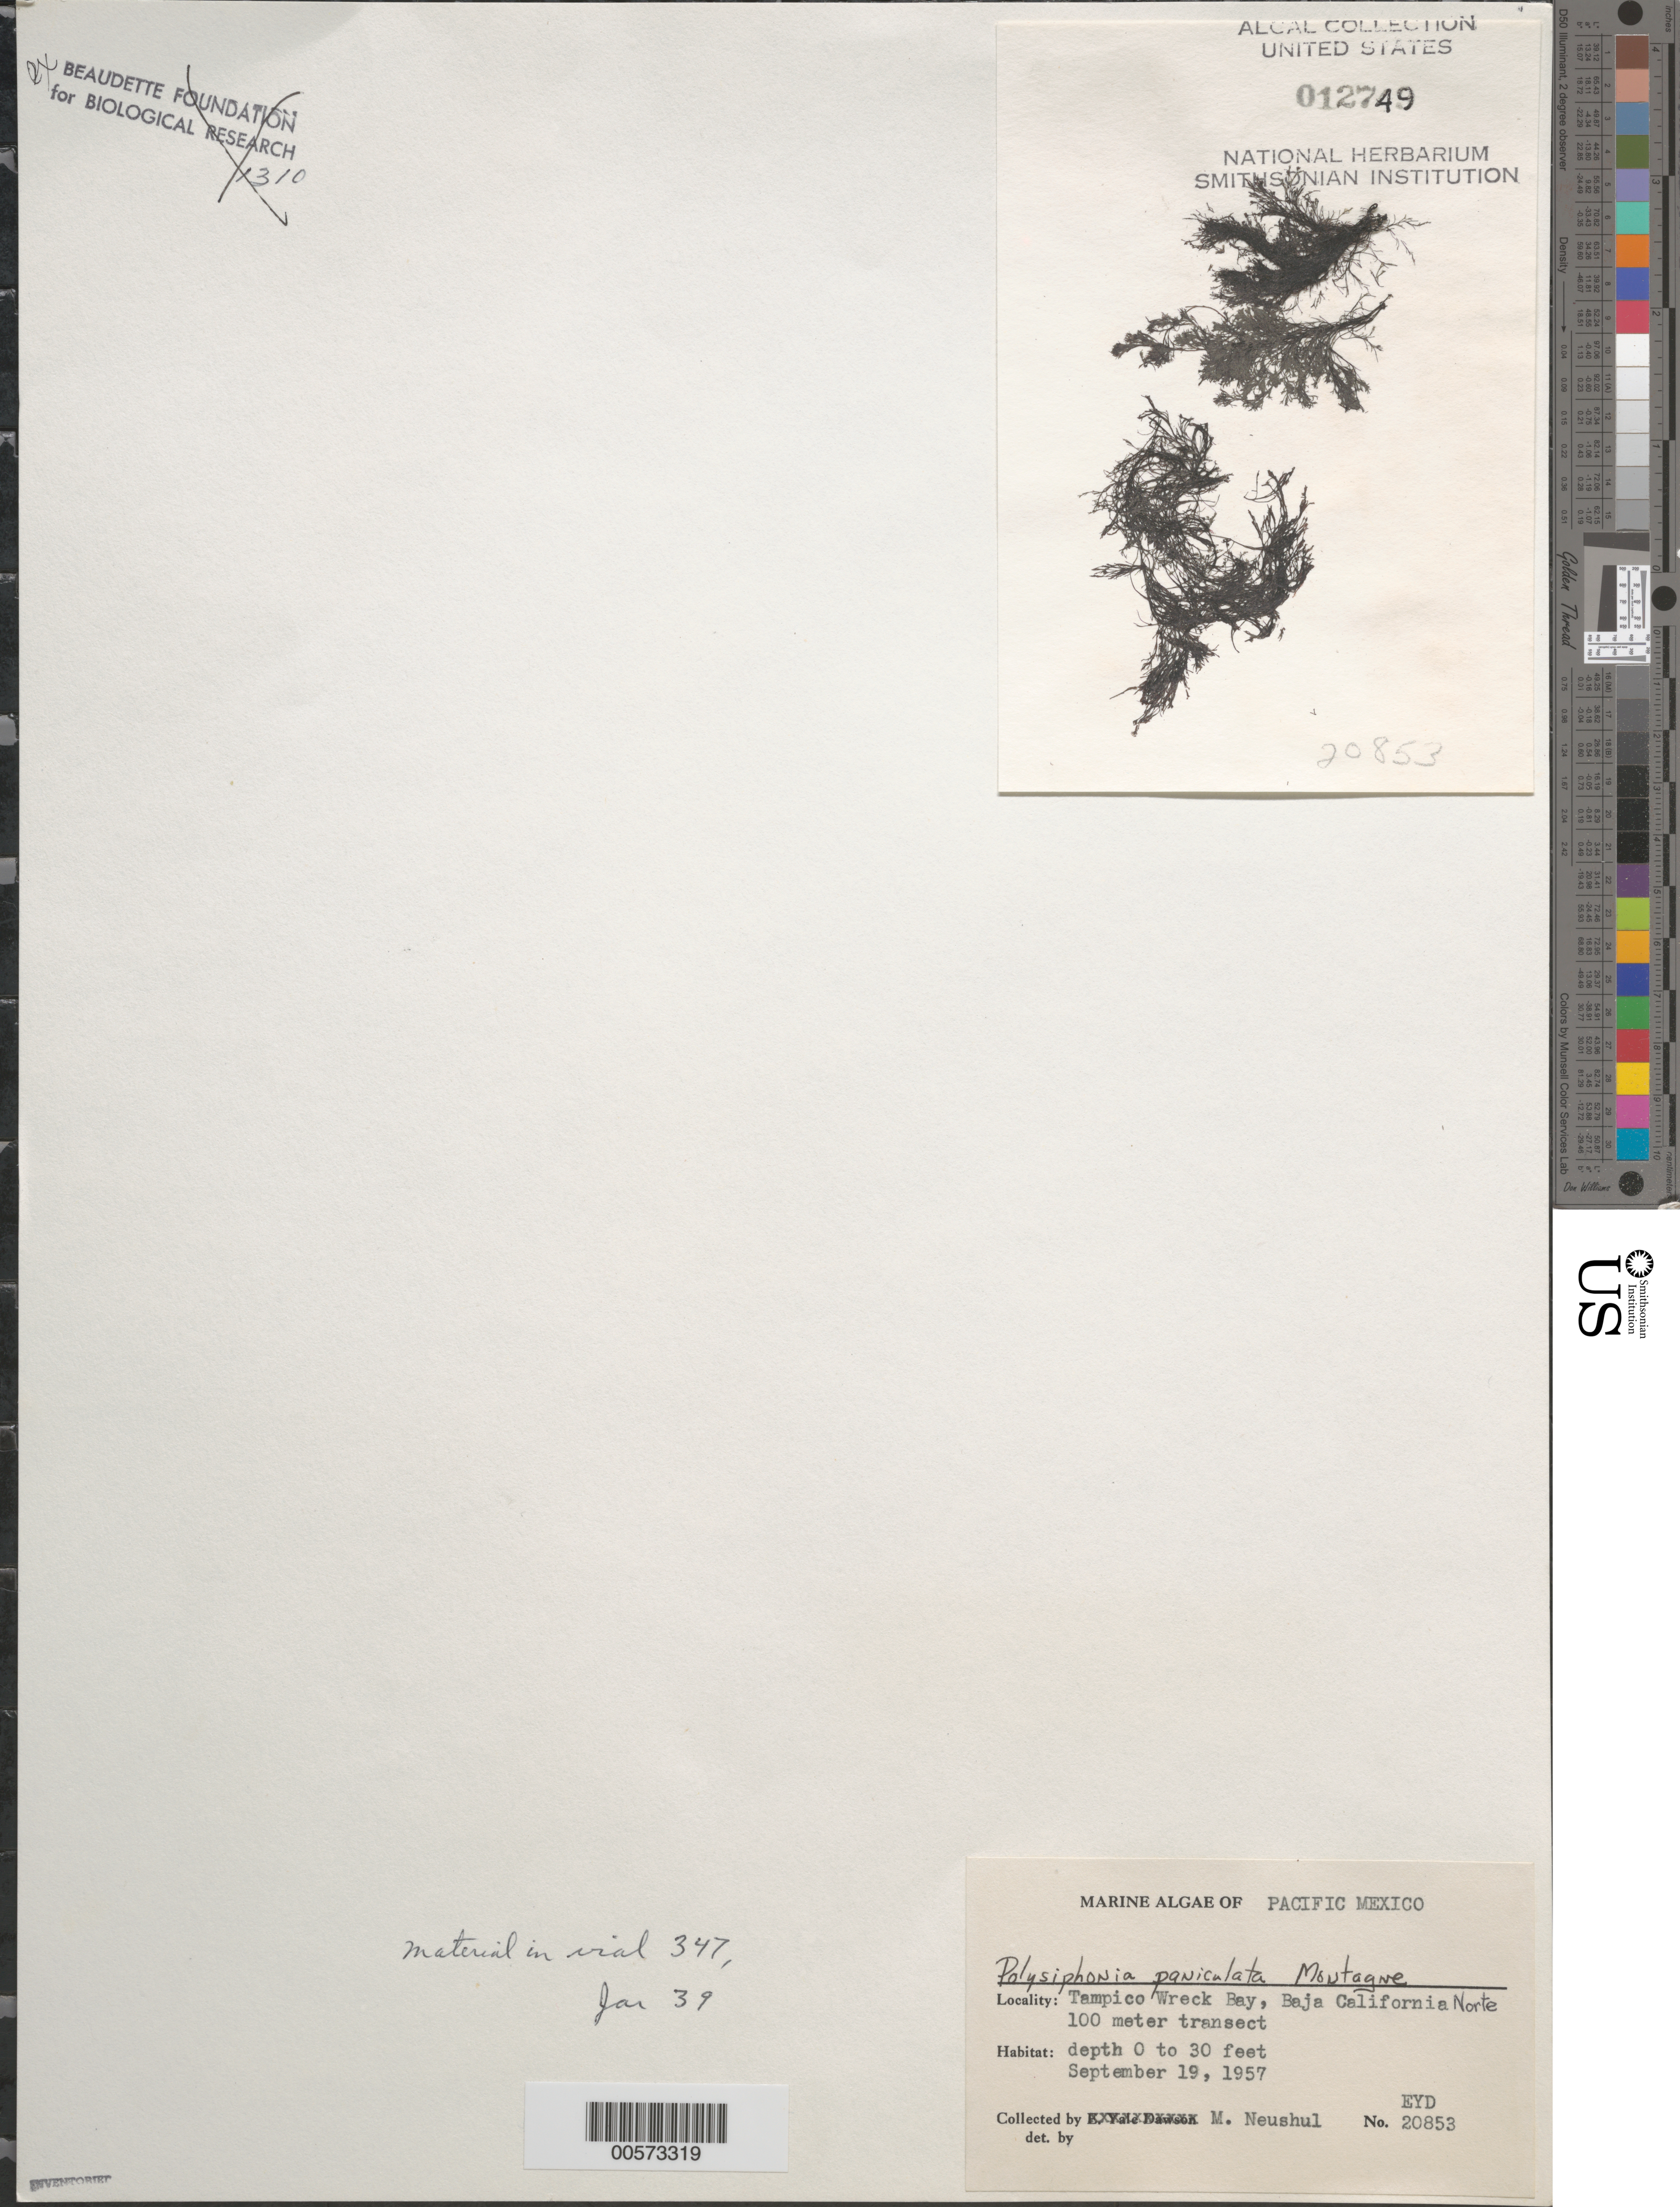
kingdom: Plantae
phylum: Rhodophyta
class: Florideophyceae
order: Ceramiales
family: Rhodomelaceae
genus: Eutrichosiphonia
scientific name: Eutrichosiphonia paniculata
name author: (Mont.) D.E.Bustamante & T.O. Cho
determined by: Algae name updating Project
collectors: M. Neushul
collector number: EYD 20853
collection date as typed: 19 Sep 1957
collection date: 1957-09-19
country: Mexico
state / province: Baja California Norte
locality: Tampico Wreck Bay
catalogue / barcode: US 12749